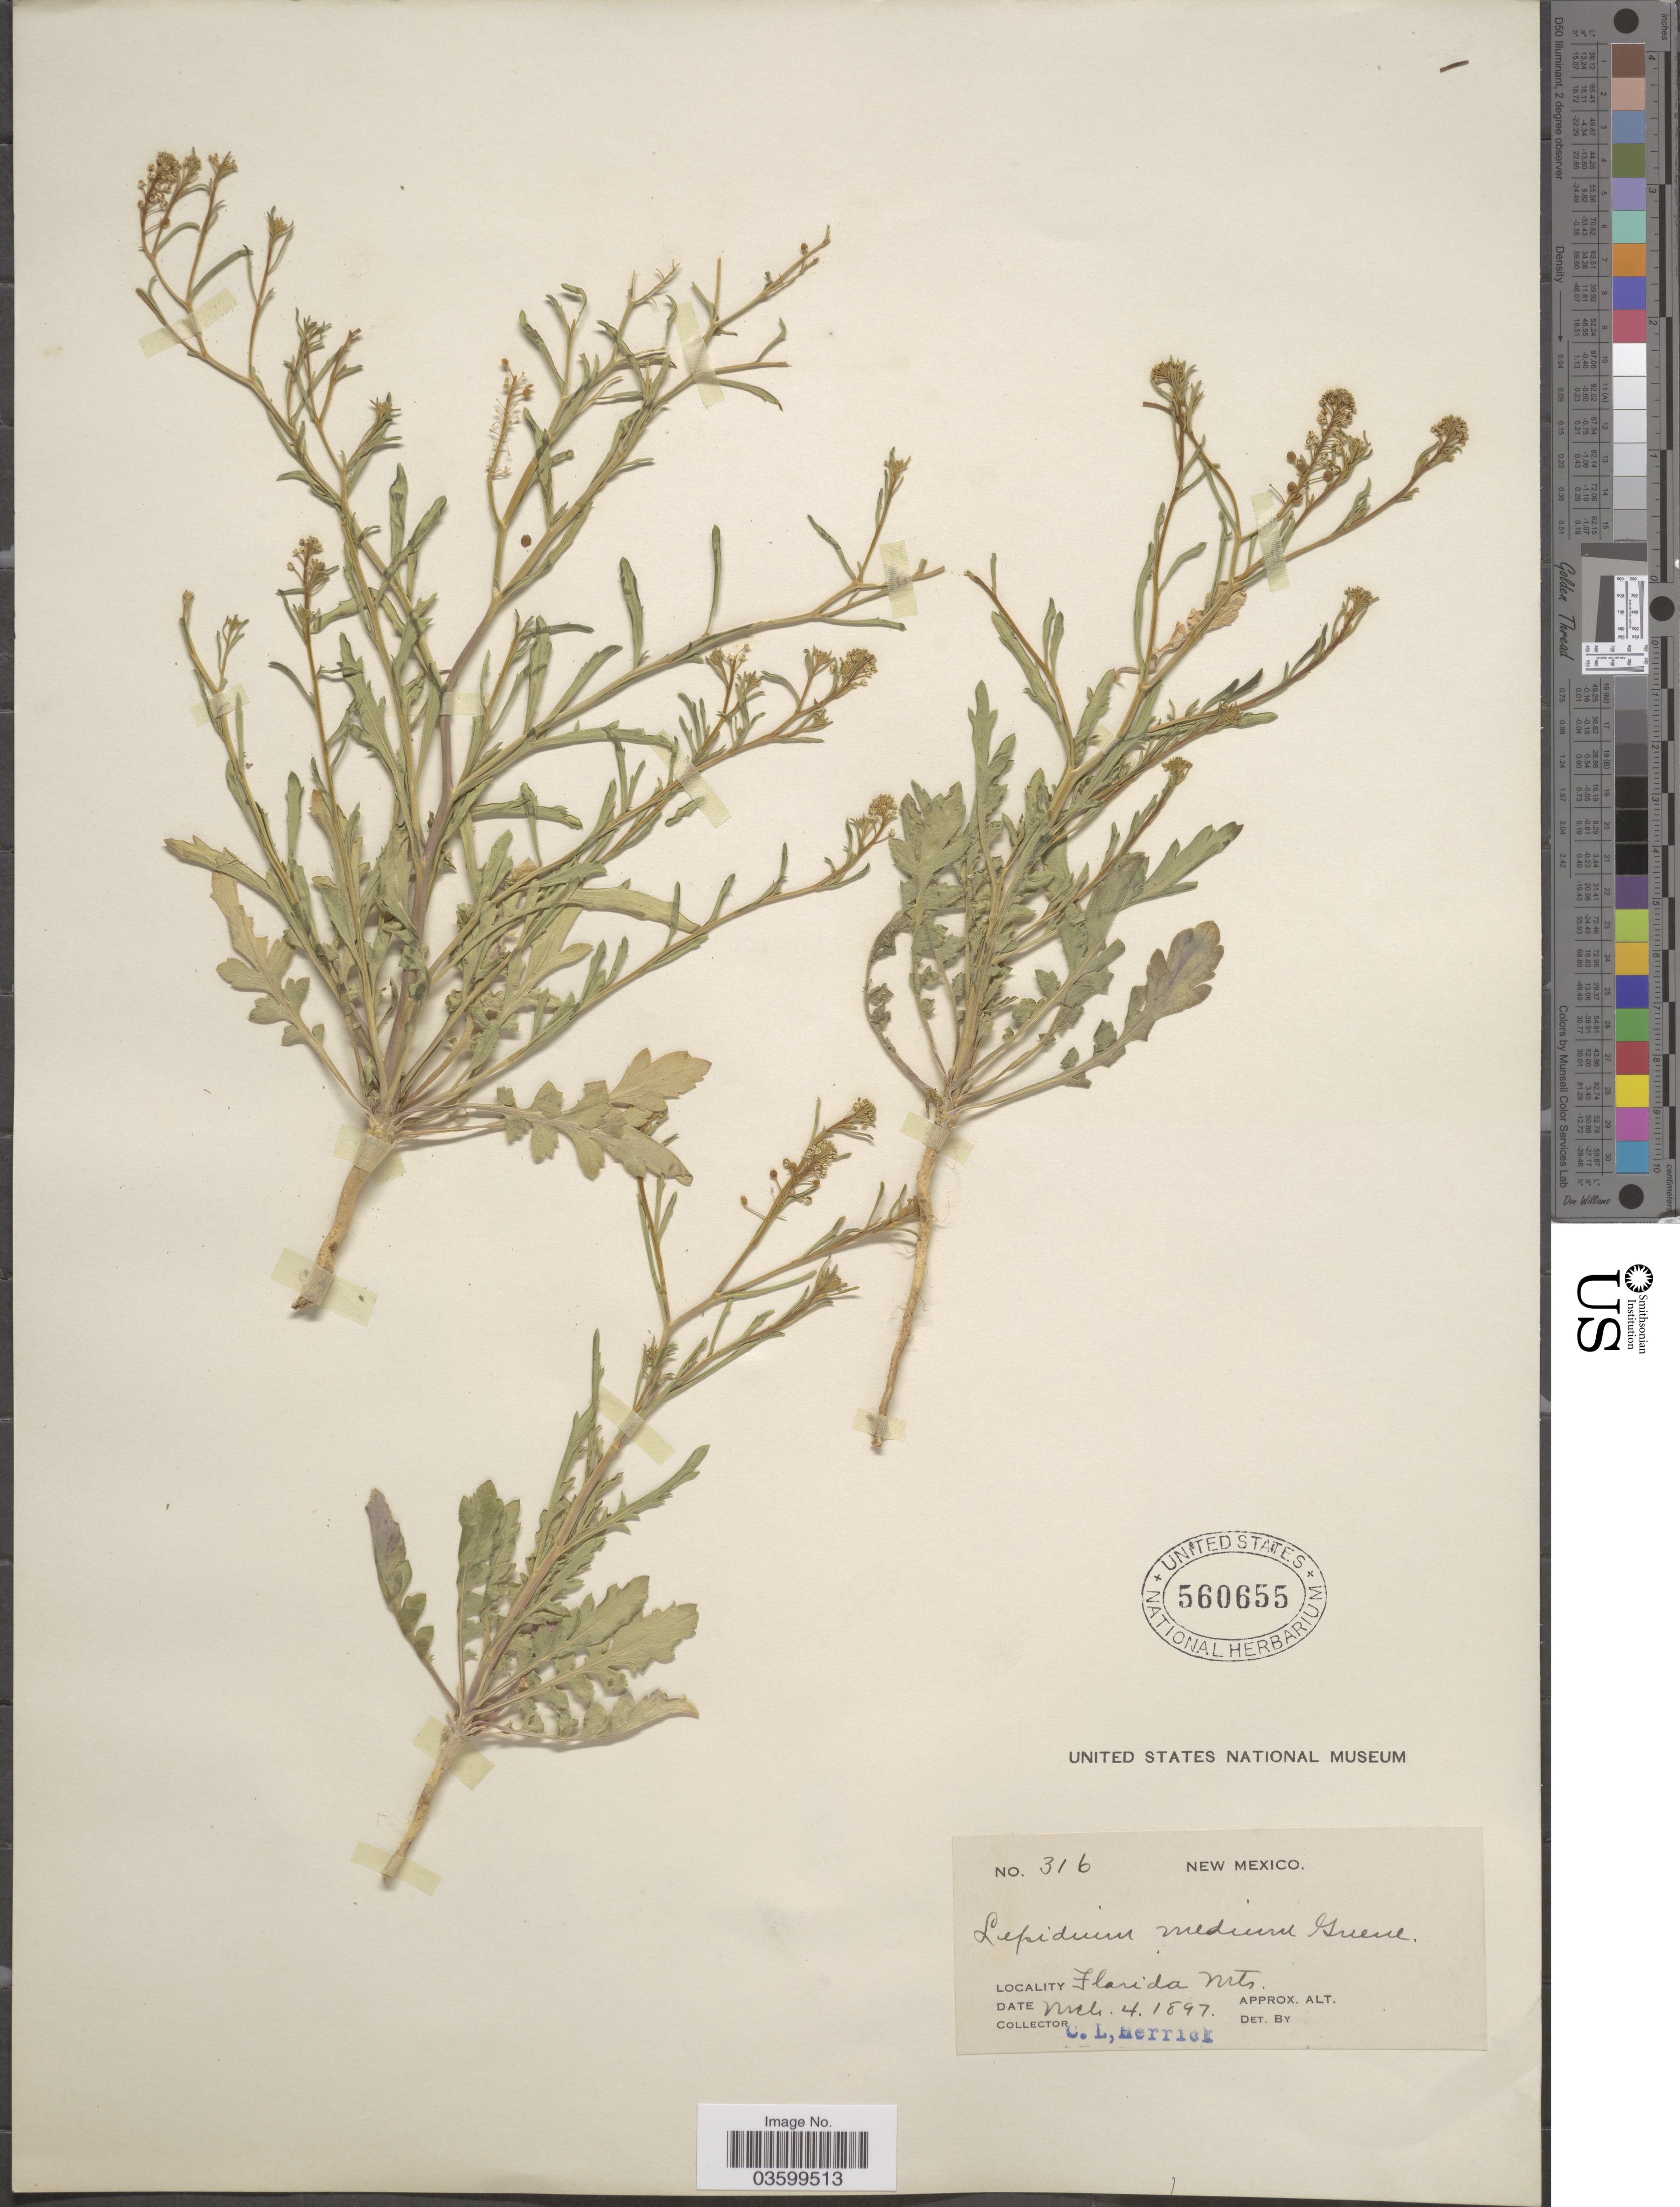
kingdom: Plantae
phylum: Tracheophyta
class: Magnoliopsida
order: Brassicales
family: Brassicaceae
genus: Lepidium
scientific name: Lepidium virginicum var. medium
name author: (Greene) C.L. Hitchc.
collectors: C. Herrick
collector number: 316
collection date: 1897-03-04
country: United States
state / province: New Mexico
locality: Florida Mts.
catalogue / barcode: US 560655